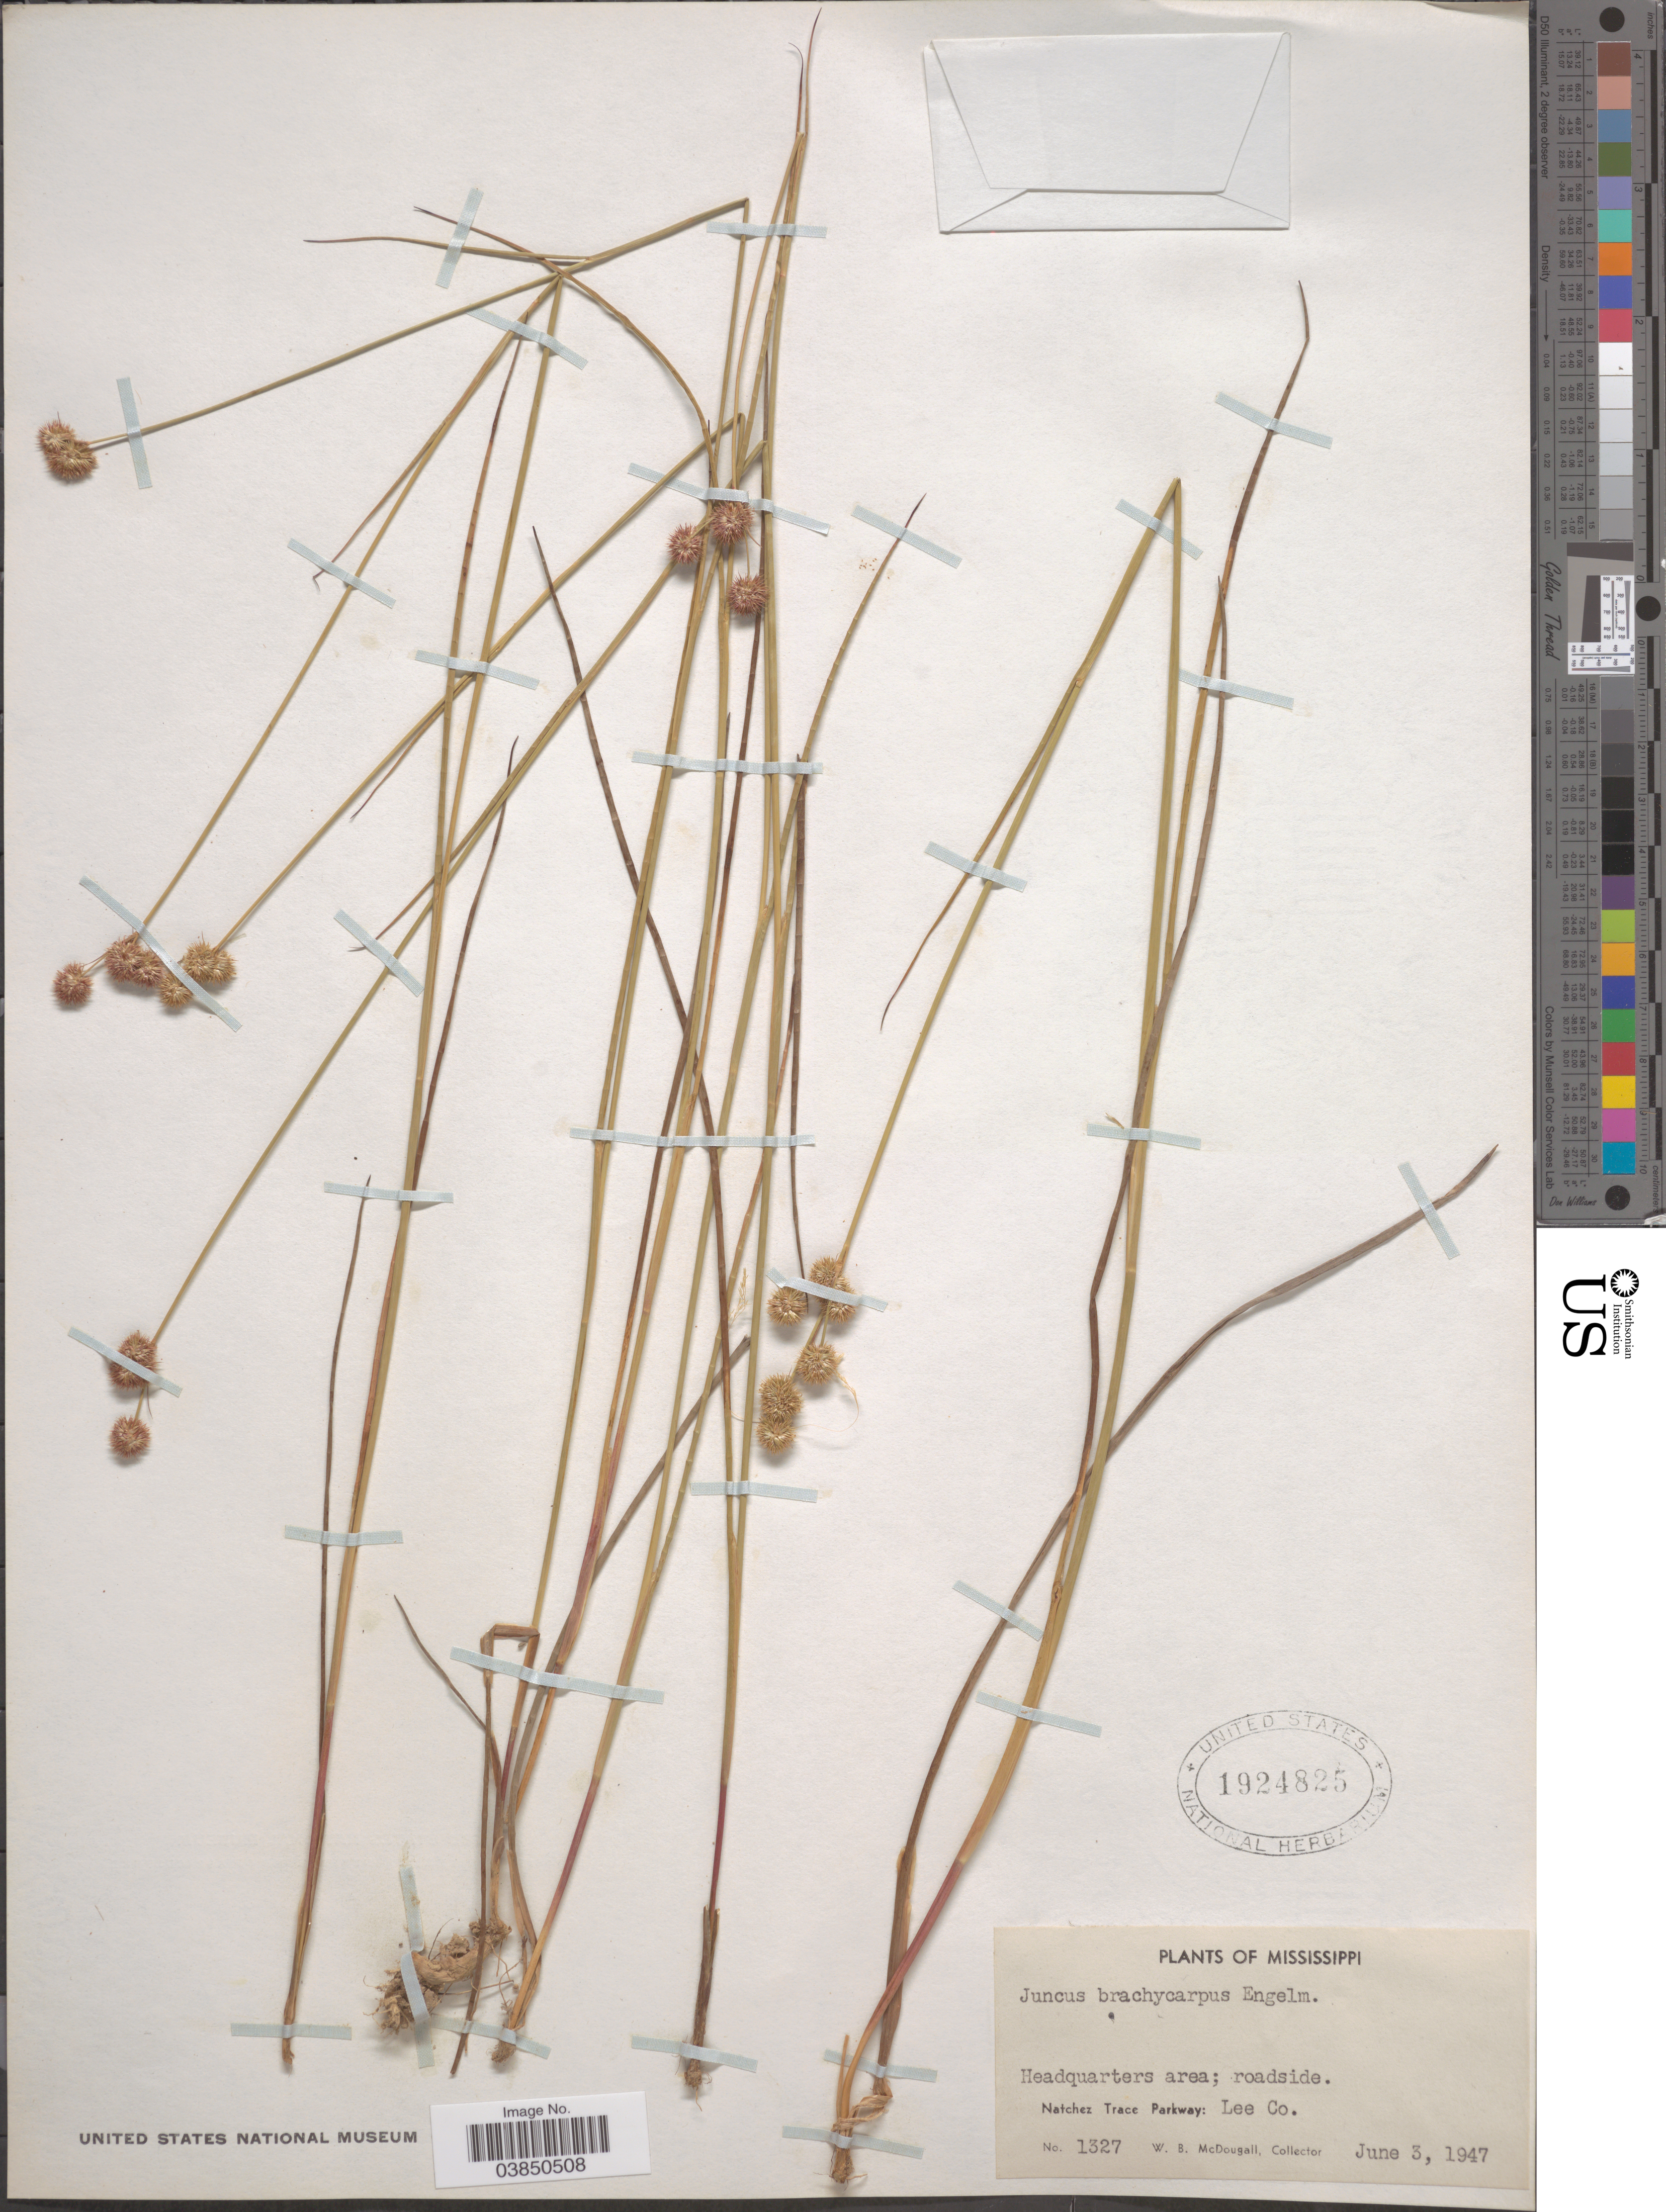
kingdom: Plantae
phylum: Tracheophyta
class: Liliopsida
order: Poales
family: Juncaceae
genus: Juncus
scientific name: Juncus brachycarpus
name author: Engelm.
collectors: W. B. McDougall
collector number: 1327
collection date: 1947-06-03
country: United States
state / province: Mississippi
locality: Headquarters area. Natchez Trace Parkway: Lee Co.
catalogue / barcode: US 1924825